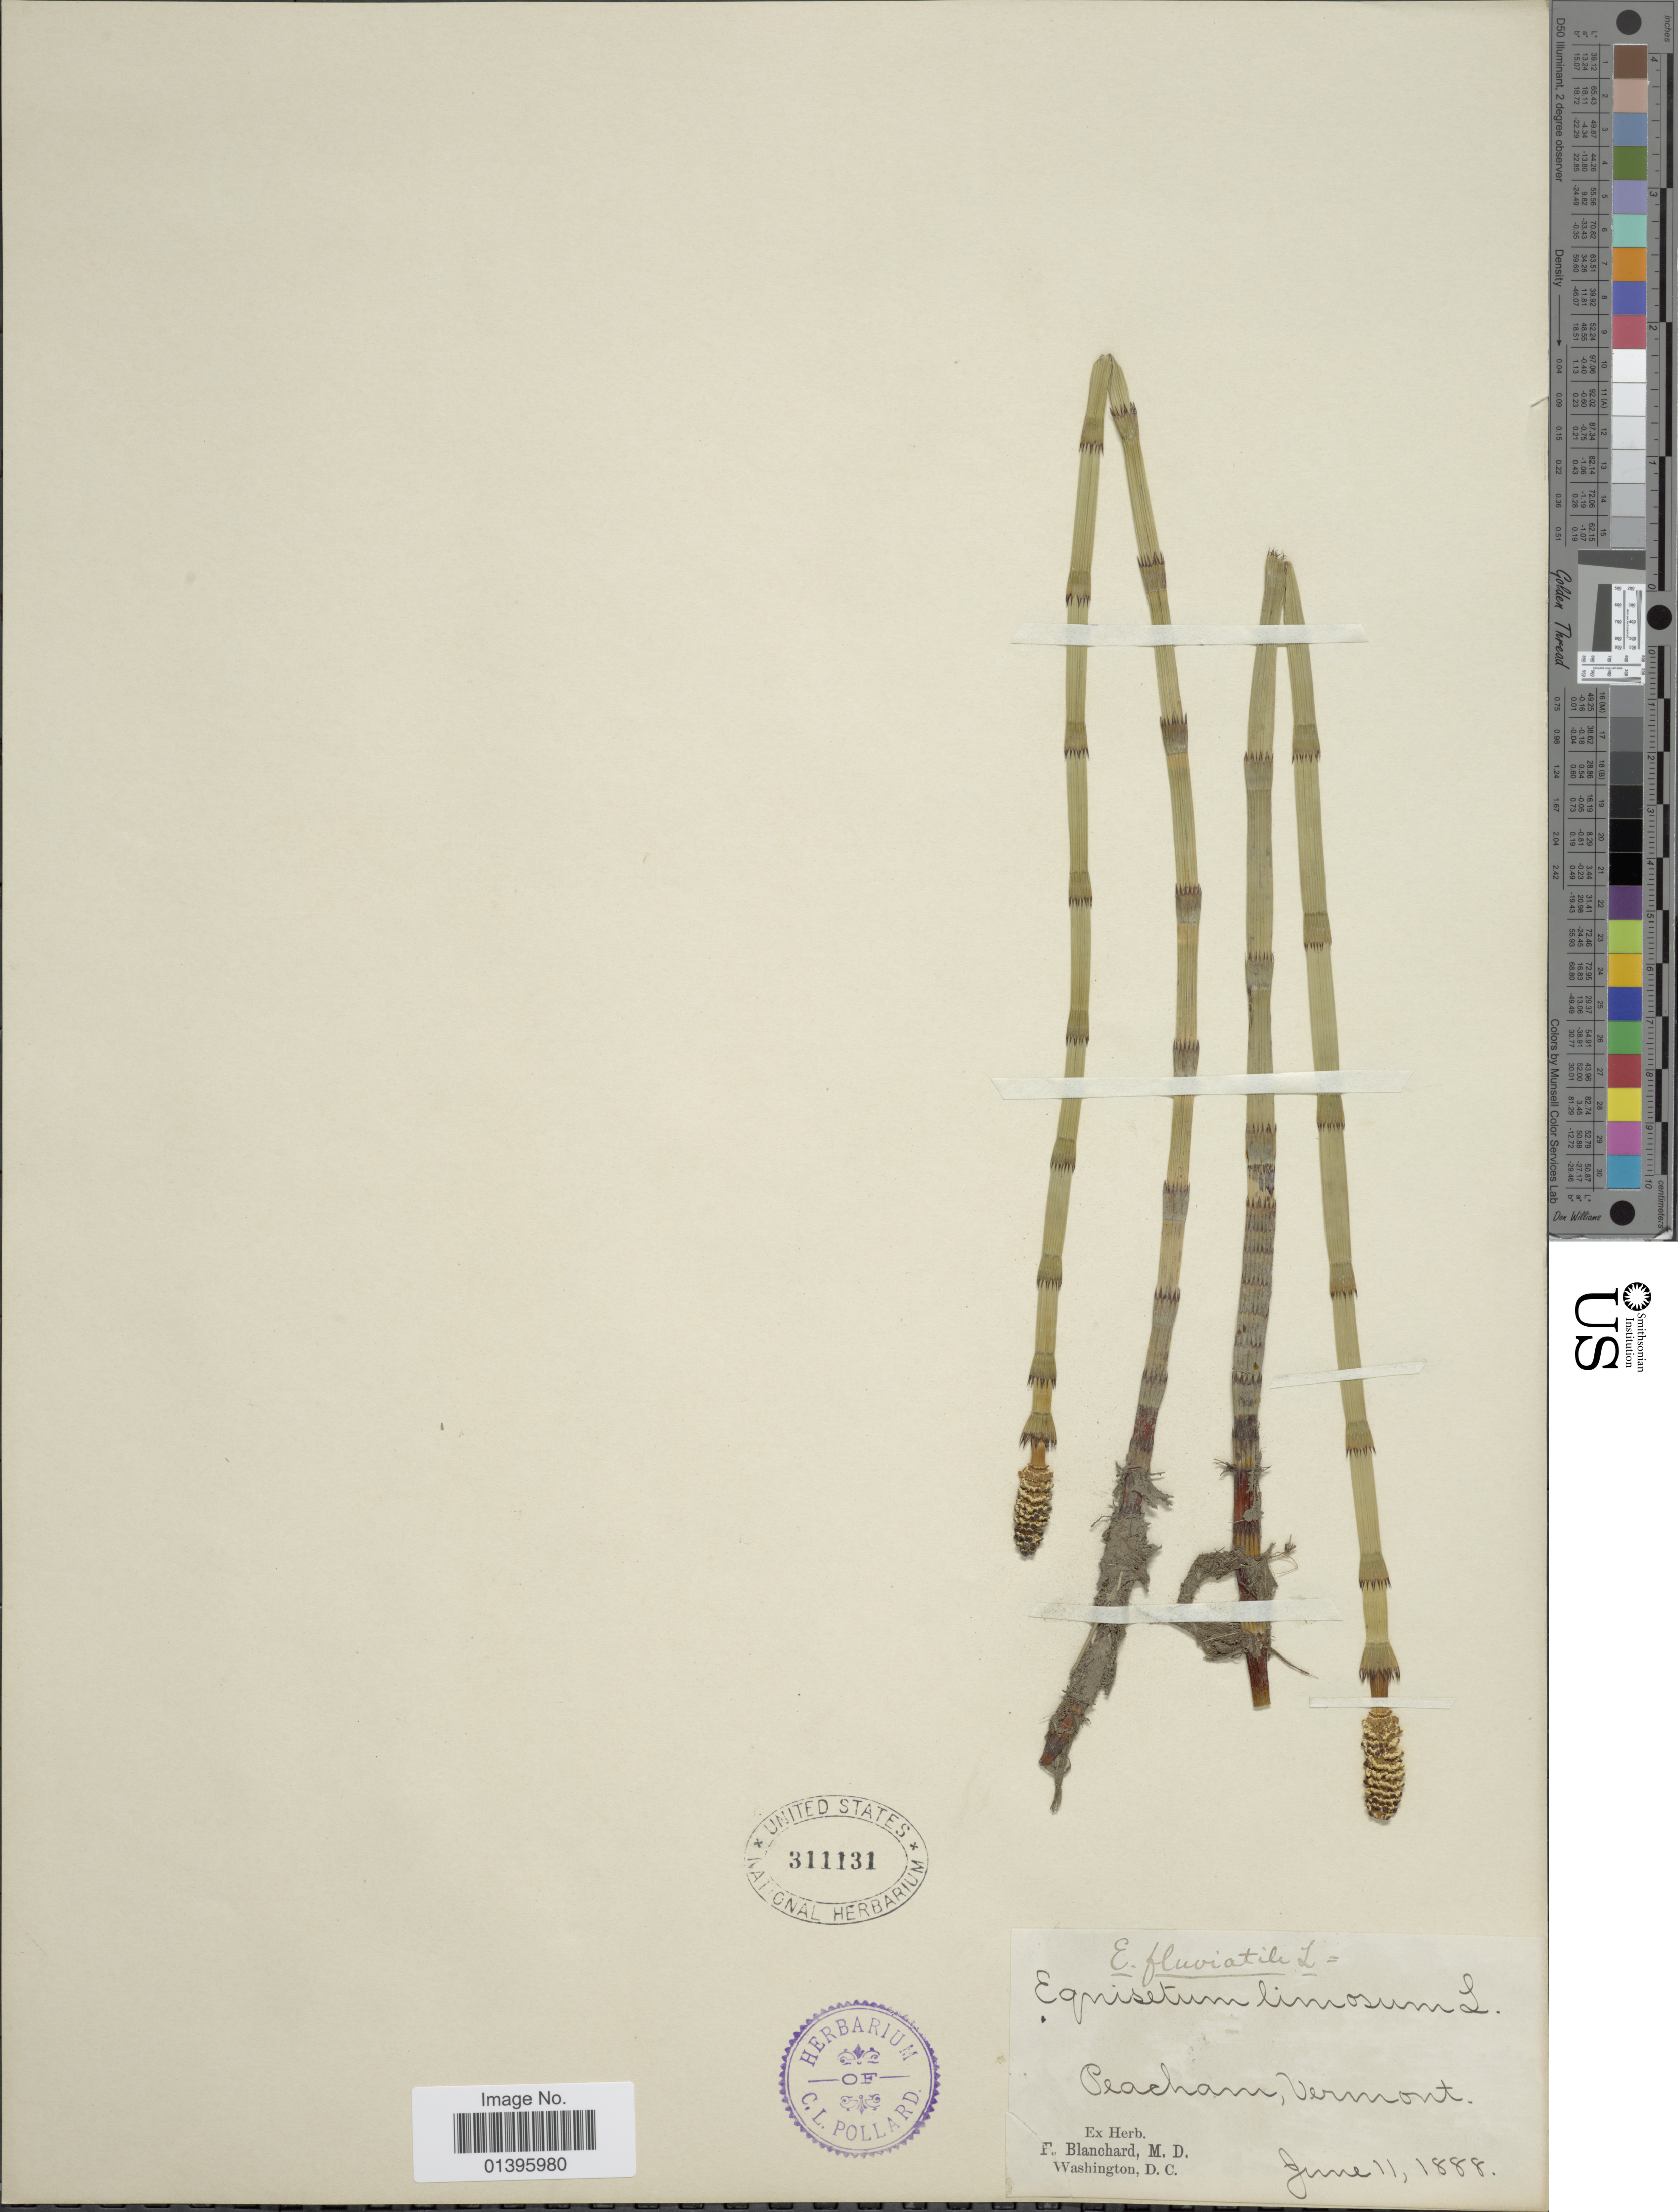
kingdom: Plantae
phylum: Tracheophyta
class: Polypodiopsida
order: Equisetales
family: Equisetaceae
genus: Equisetum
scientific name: Equisetum fluviatile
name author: L.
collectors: F. Blanchard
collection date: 1888-06-11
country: United States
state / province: Vermont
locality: Peacham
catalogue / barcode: US 311131